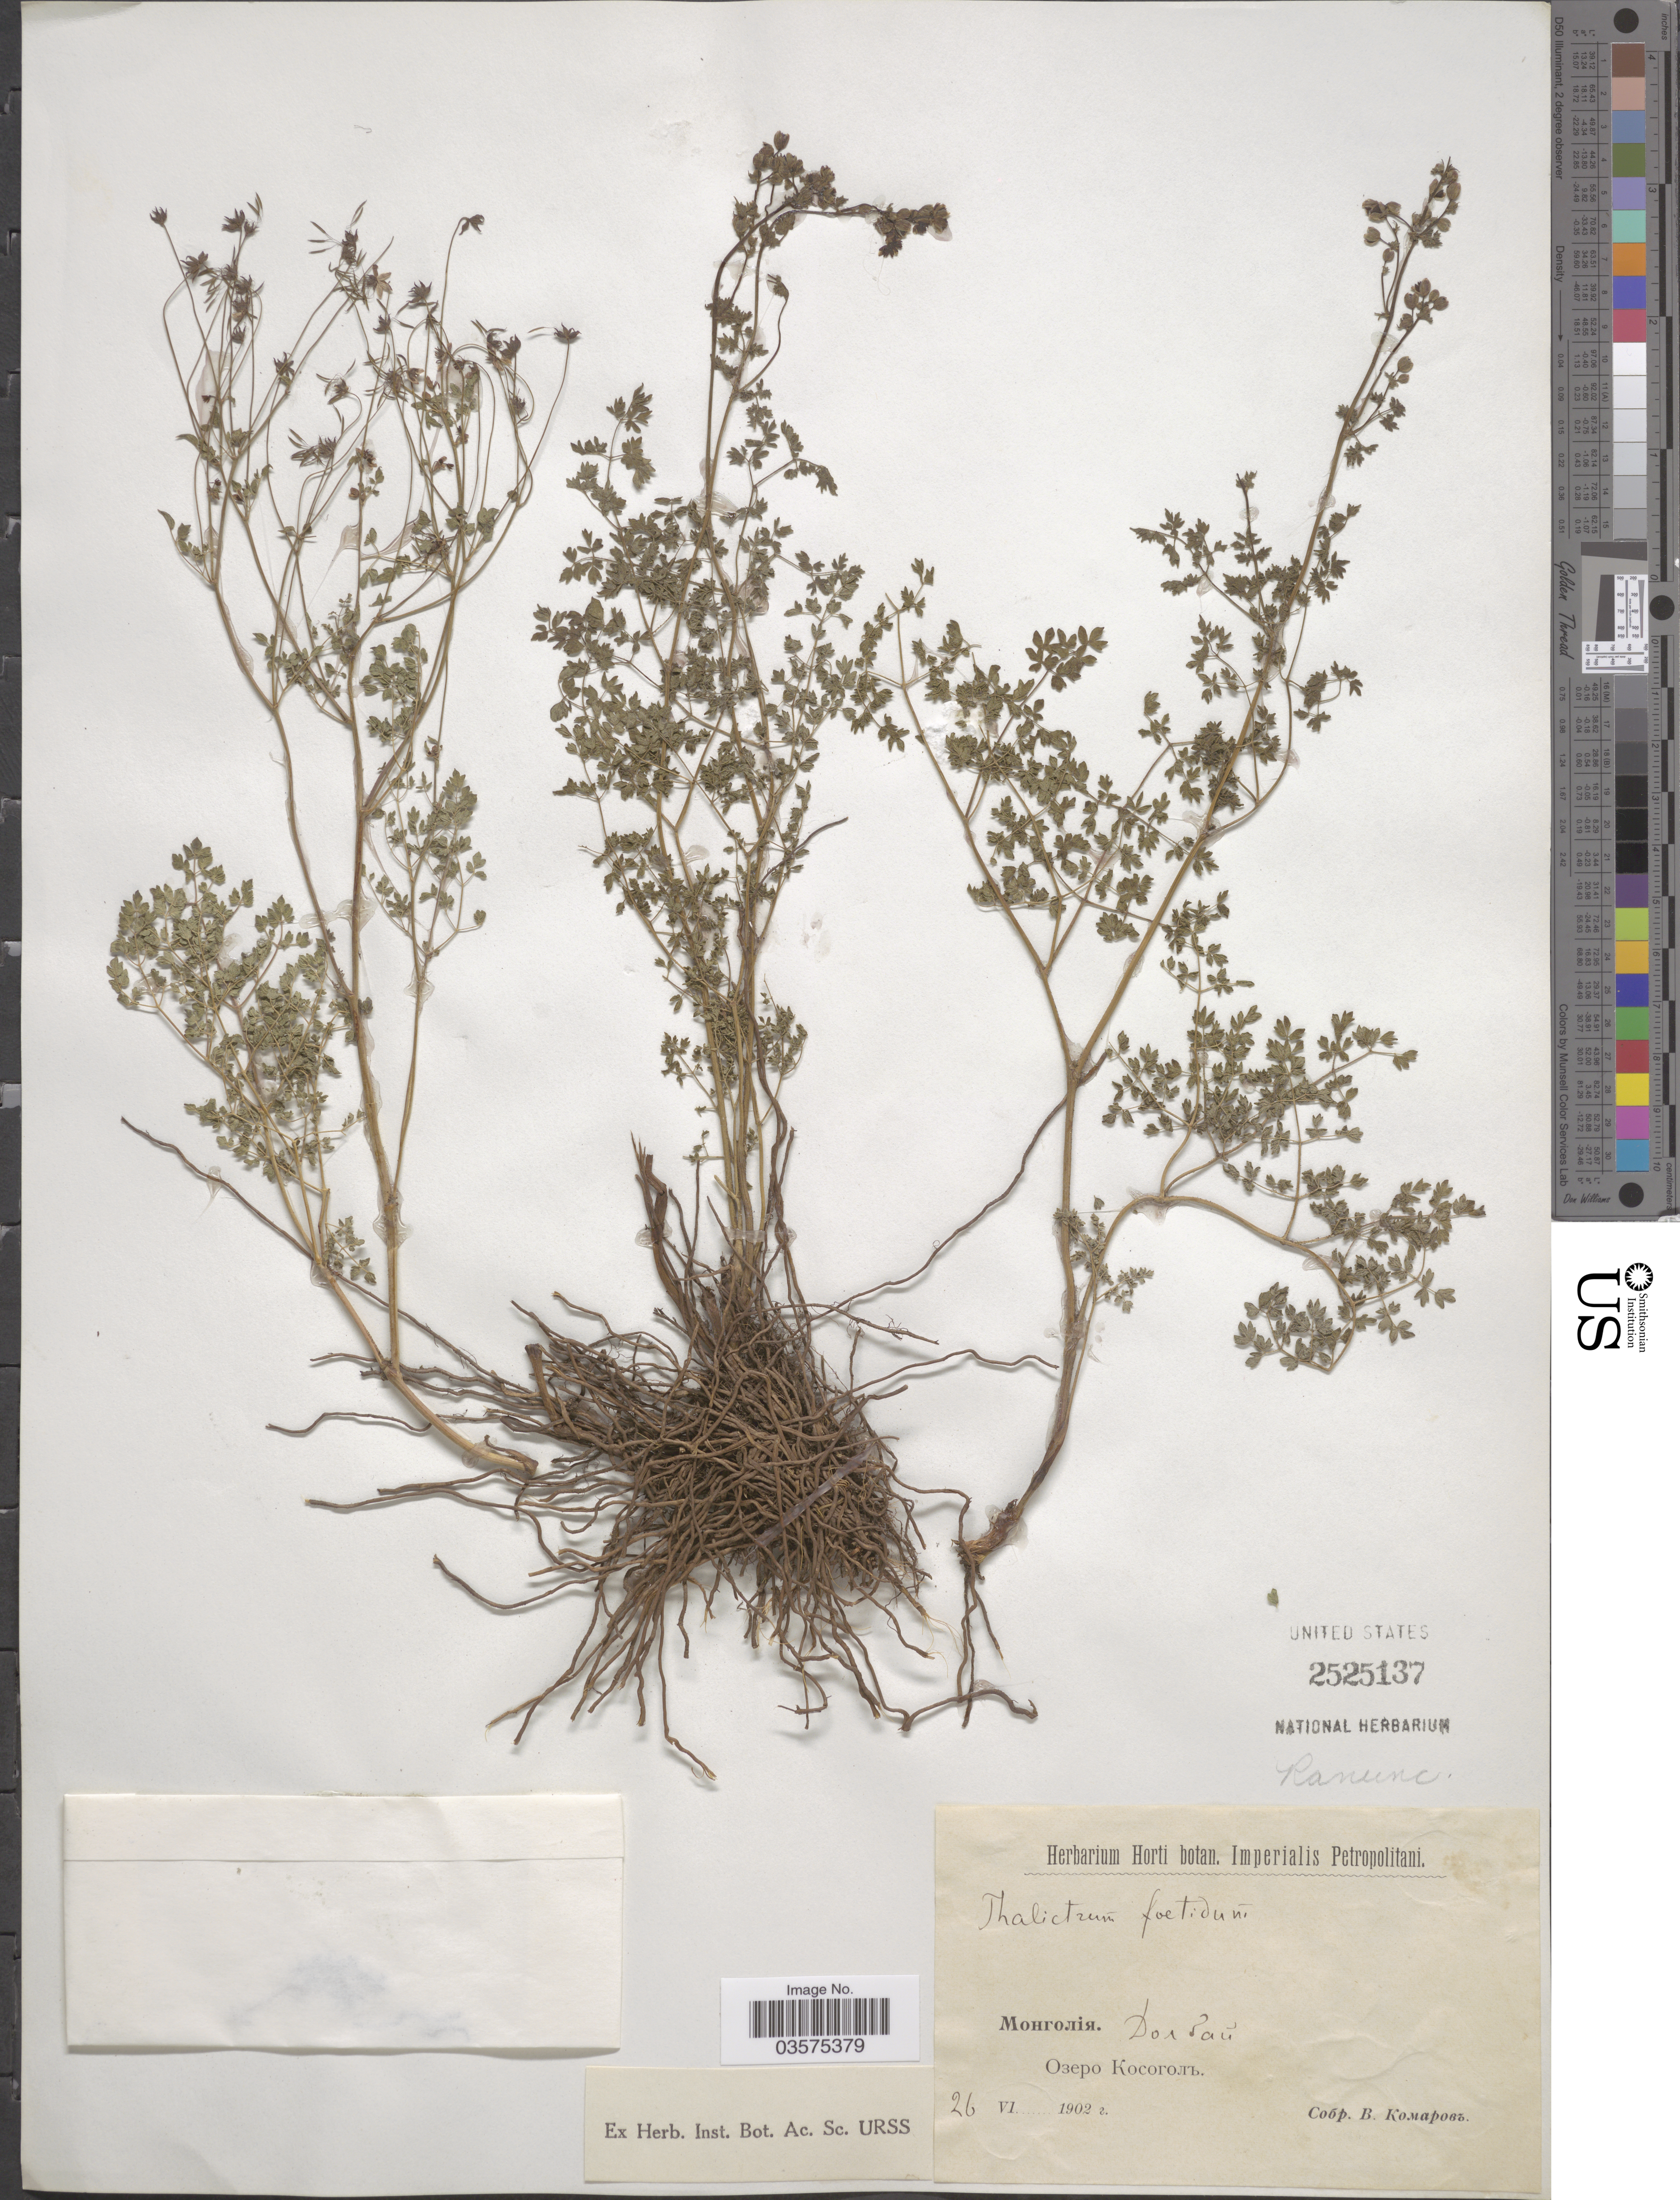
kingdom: Plantae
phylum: Tracheophyta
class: Magnoliopsida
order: Ranunculales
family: Ranunculaceae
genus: Thalictrum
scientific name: Thalictrum foetidum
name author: L.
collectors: V. Komarov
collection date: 1902-06-26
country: Mongolia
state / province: Hovsgol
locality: Leke Hovsgol.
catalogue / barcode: US 2525137